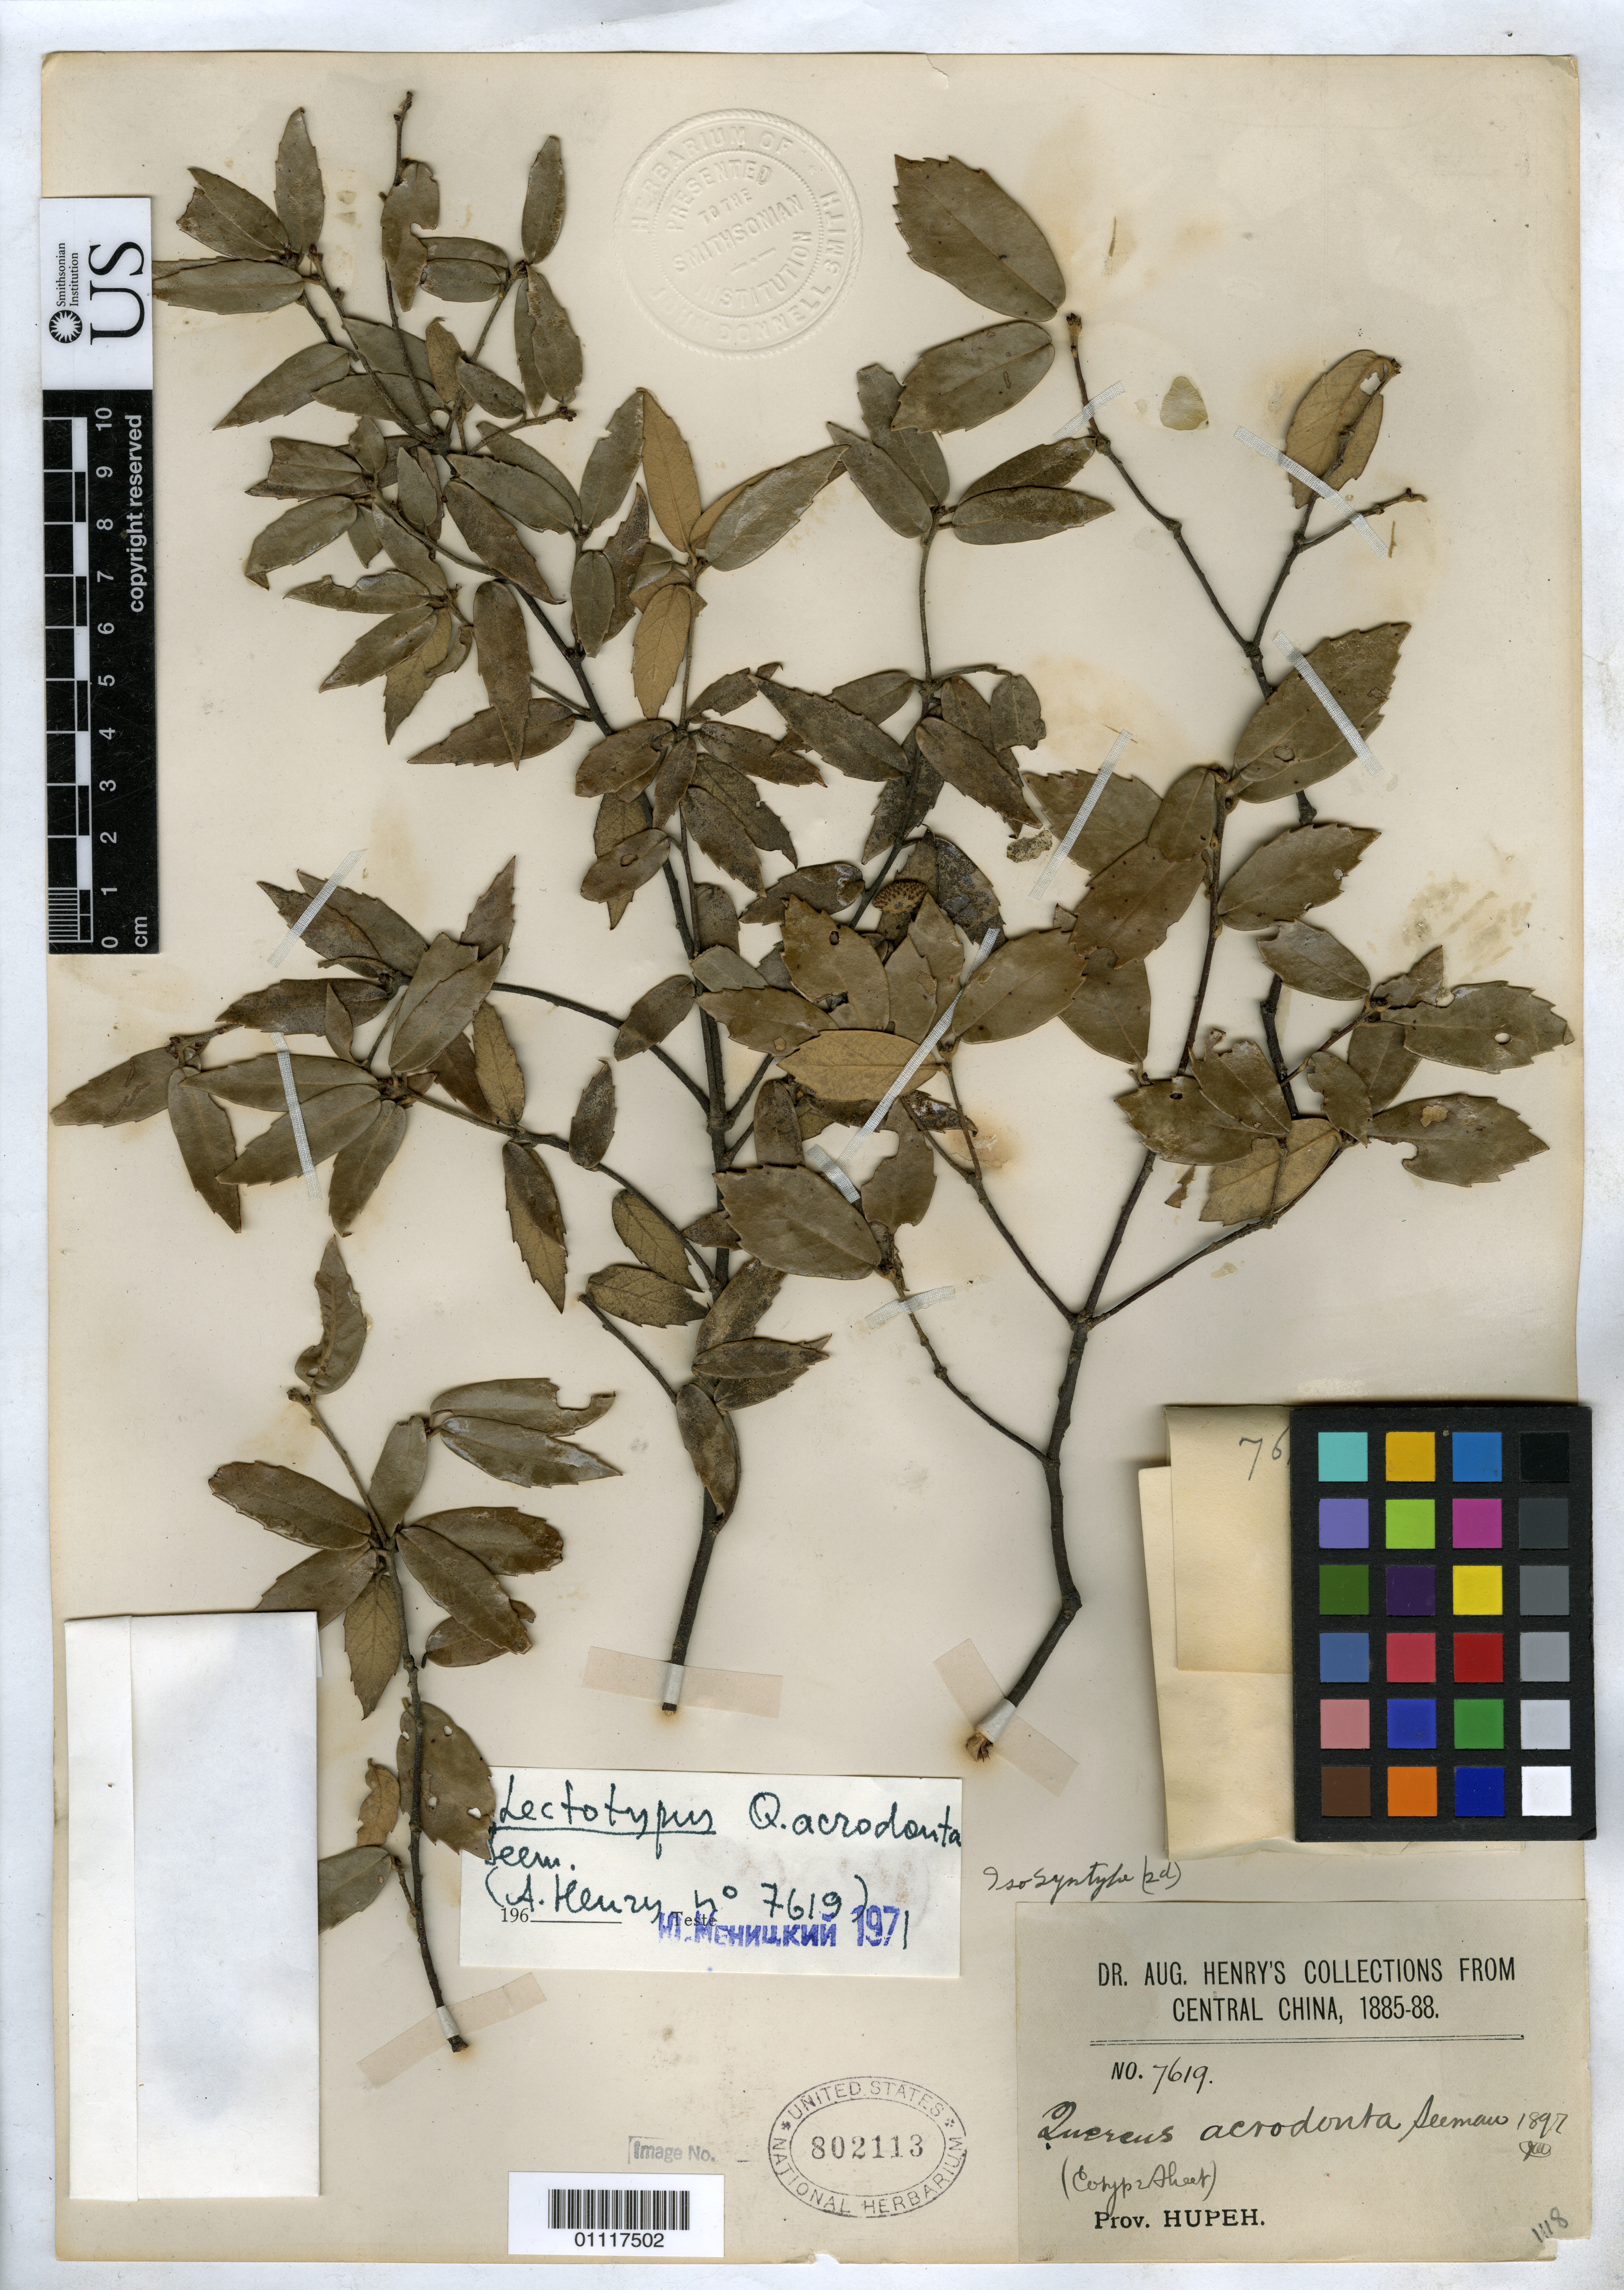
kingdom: Plantae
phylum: Tracheophyta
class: Magnoliopsida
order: Fagales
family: Fagaceae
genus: Quercus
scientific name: Quercus acrodonta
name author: Seemen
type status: Isosyntype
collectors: A. Henry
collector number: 7619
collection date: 1885/1888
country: China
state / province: Hubei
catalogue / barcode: US 802113